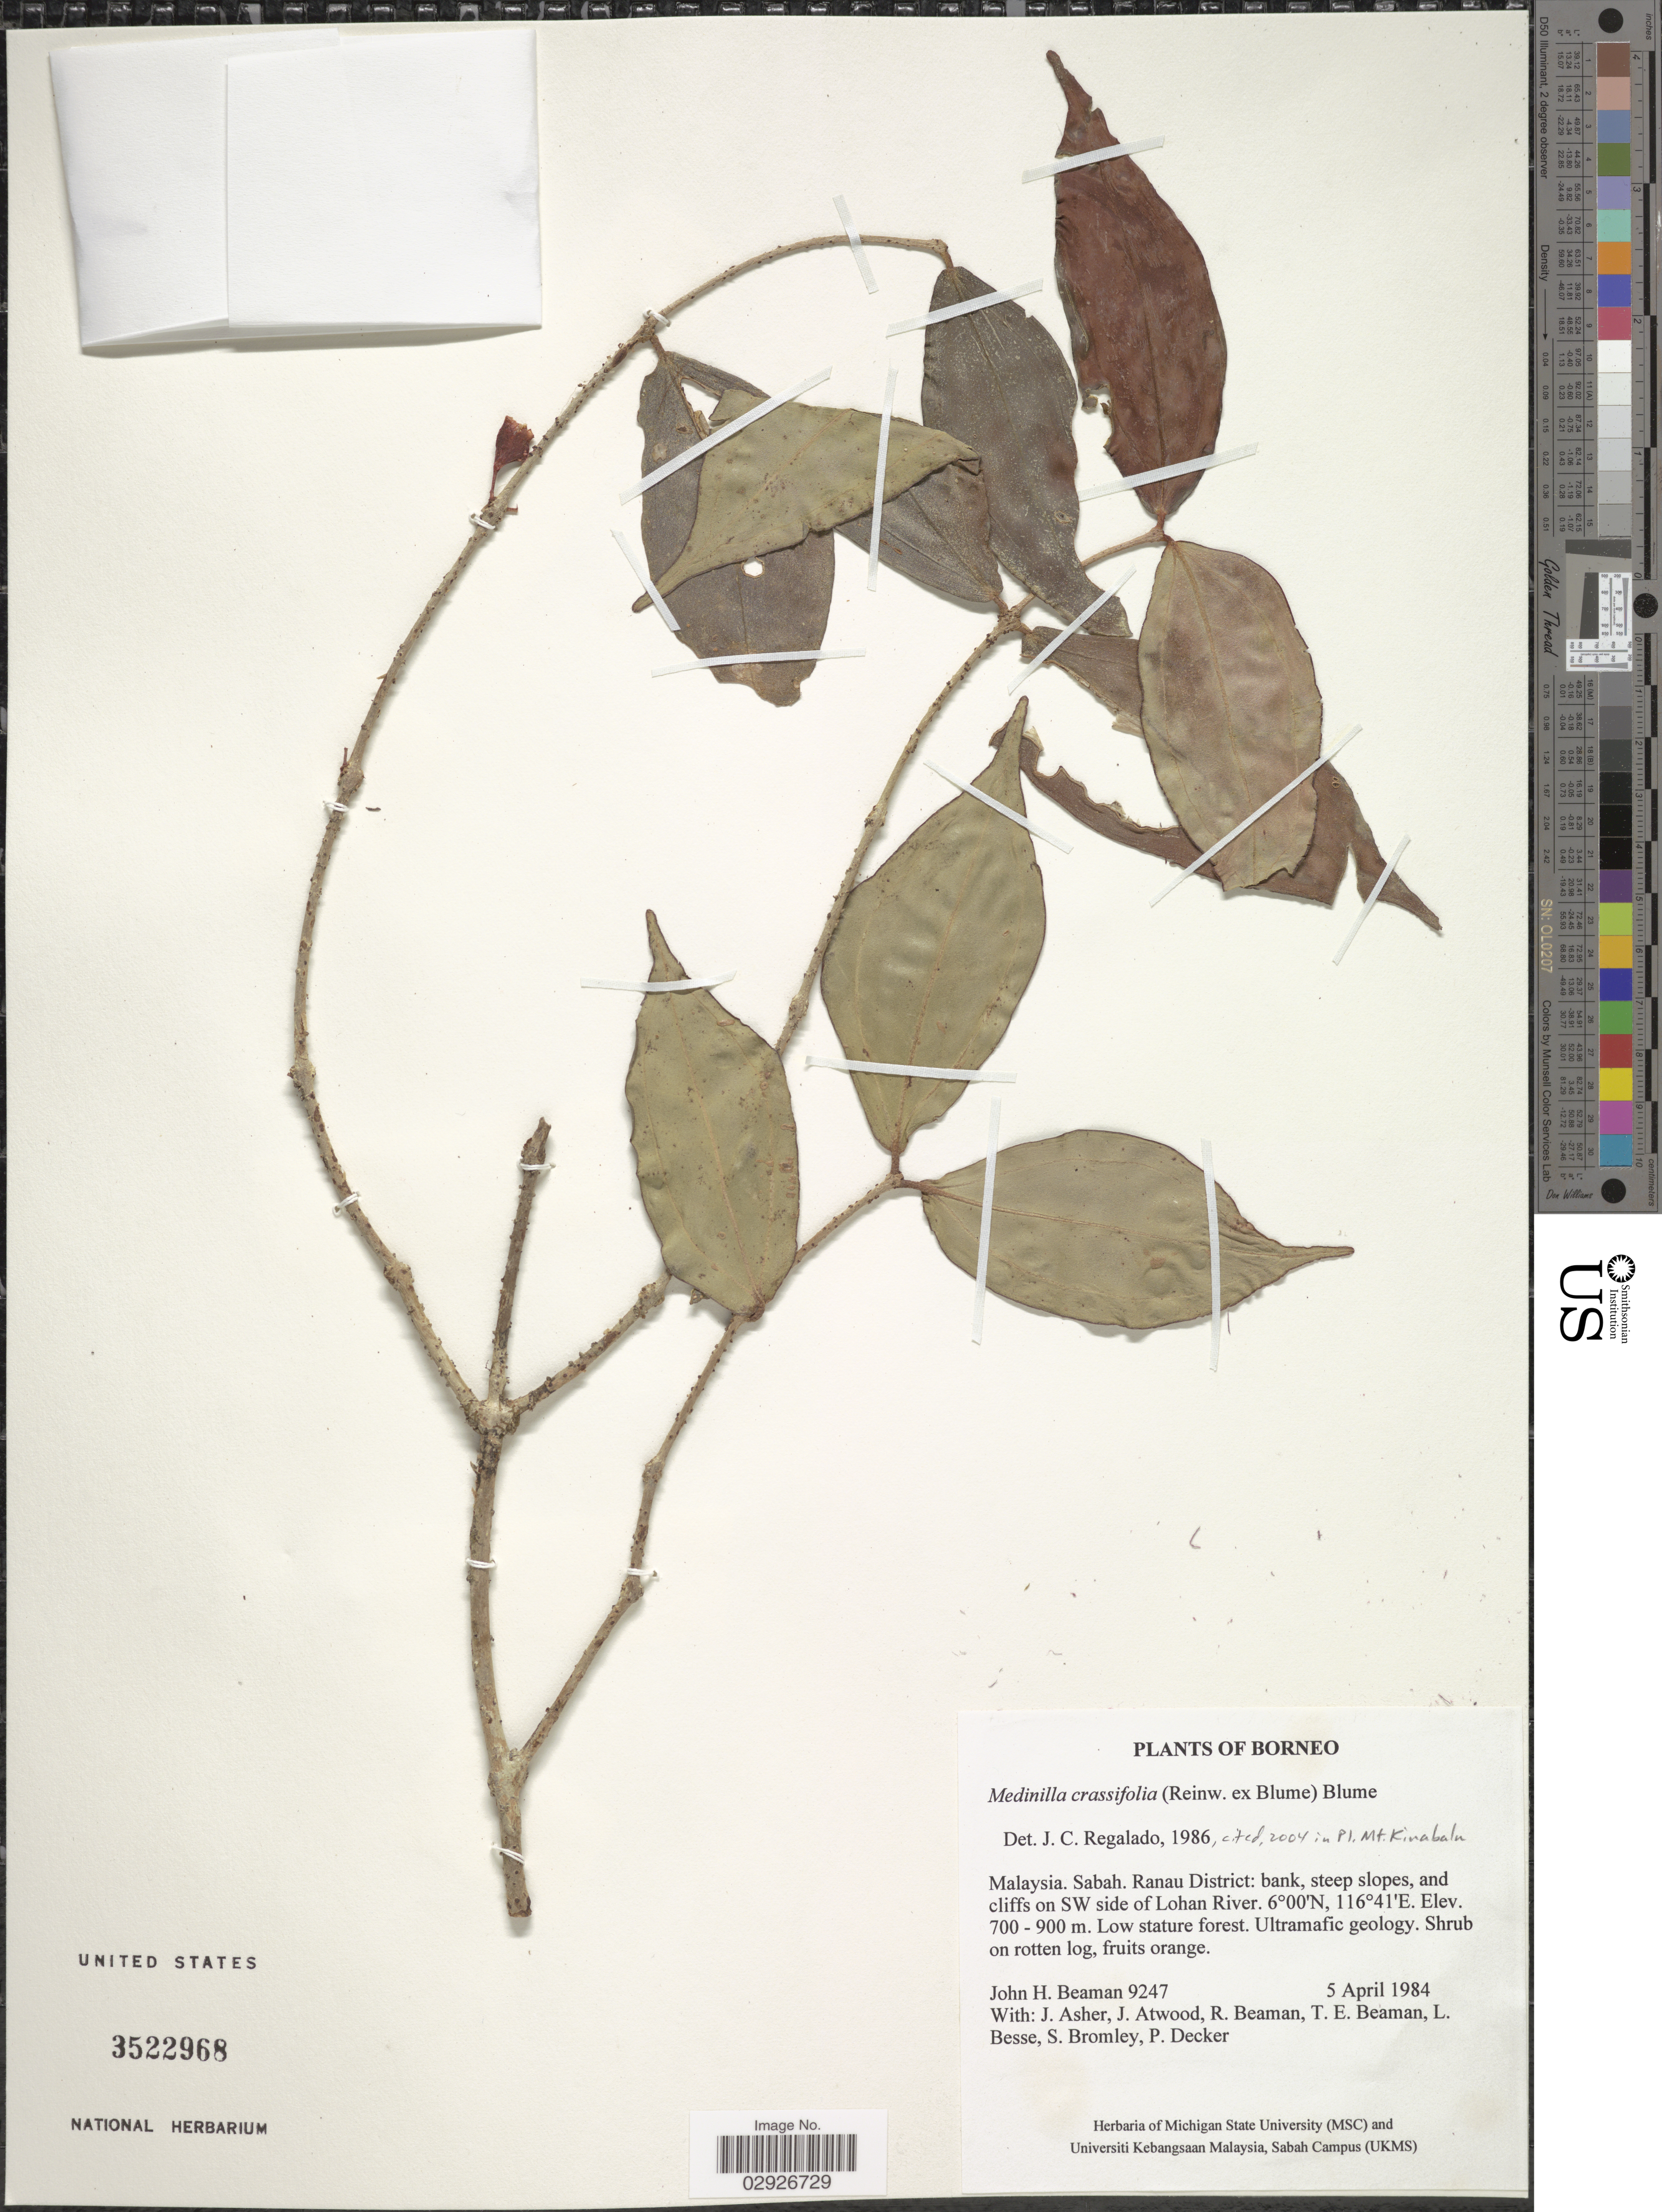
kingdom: Plantae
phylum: Tracheophyta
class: Magnoliopsida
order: Myrtales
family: Melastomataceae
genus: Medinilla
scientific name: Medinilla crassifolia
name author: Blume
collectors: J. H. Beaman, J. Asher, J. Atwood, R. S. Beaman & et al.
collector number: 9247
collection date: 1984-04-05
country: Malaysia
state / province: Sabah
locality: Borneo. Ranau District: bank, steep slopes, and cliffs on SW side of Lohan River.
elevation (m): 700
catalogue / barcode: US 3522968